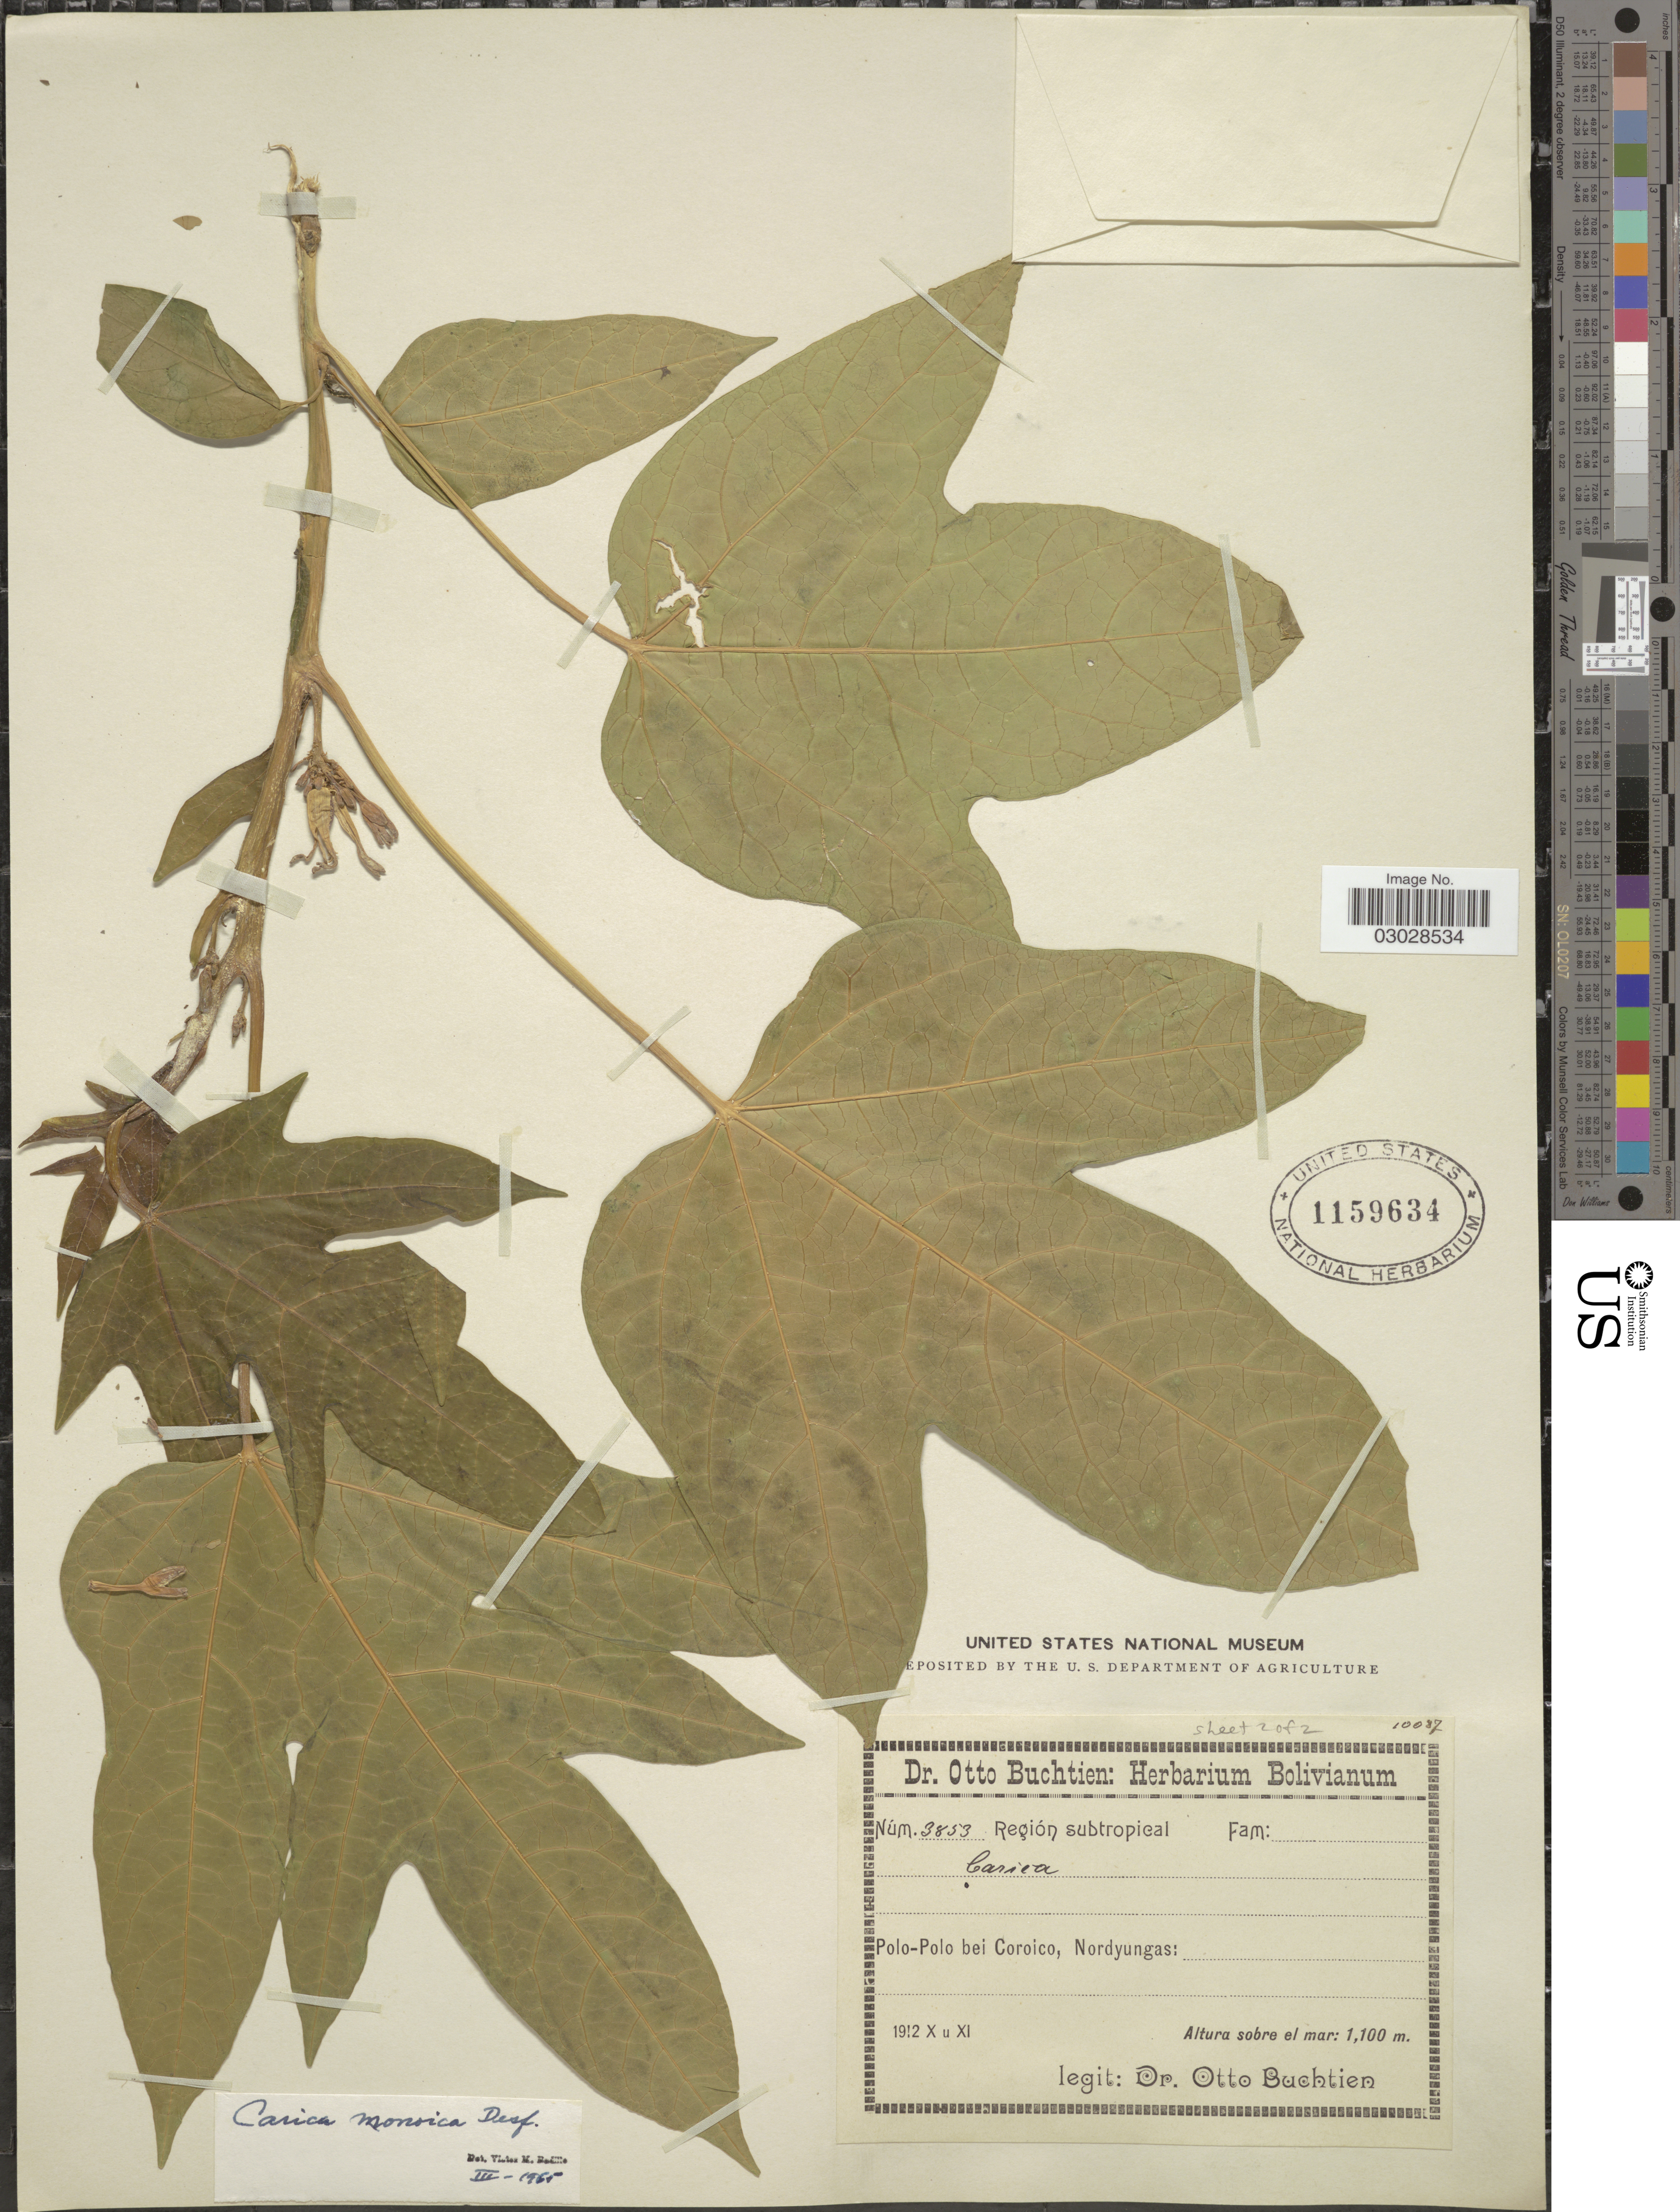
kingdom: Plantae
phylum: Tracheophyta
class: Magnoliopsida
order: Brassicales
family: Caricaceae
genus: Vasconcellea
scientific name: Vasconcellea monoica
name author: (Desf.) A. DC.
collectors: O. Buchtien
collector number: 3853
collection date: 1912-10/1912-11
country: Bolivia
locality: Región subtropical, Polo-Polo bei Coroico, Nordyungas.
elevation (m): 1100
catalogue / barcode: US 1159634